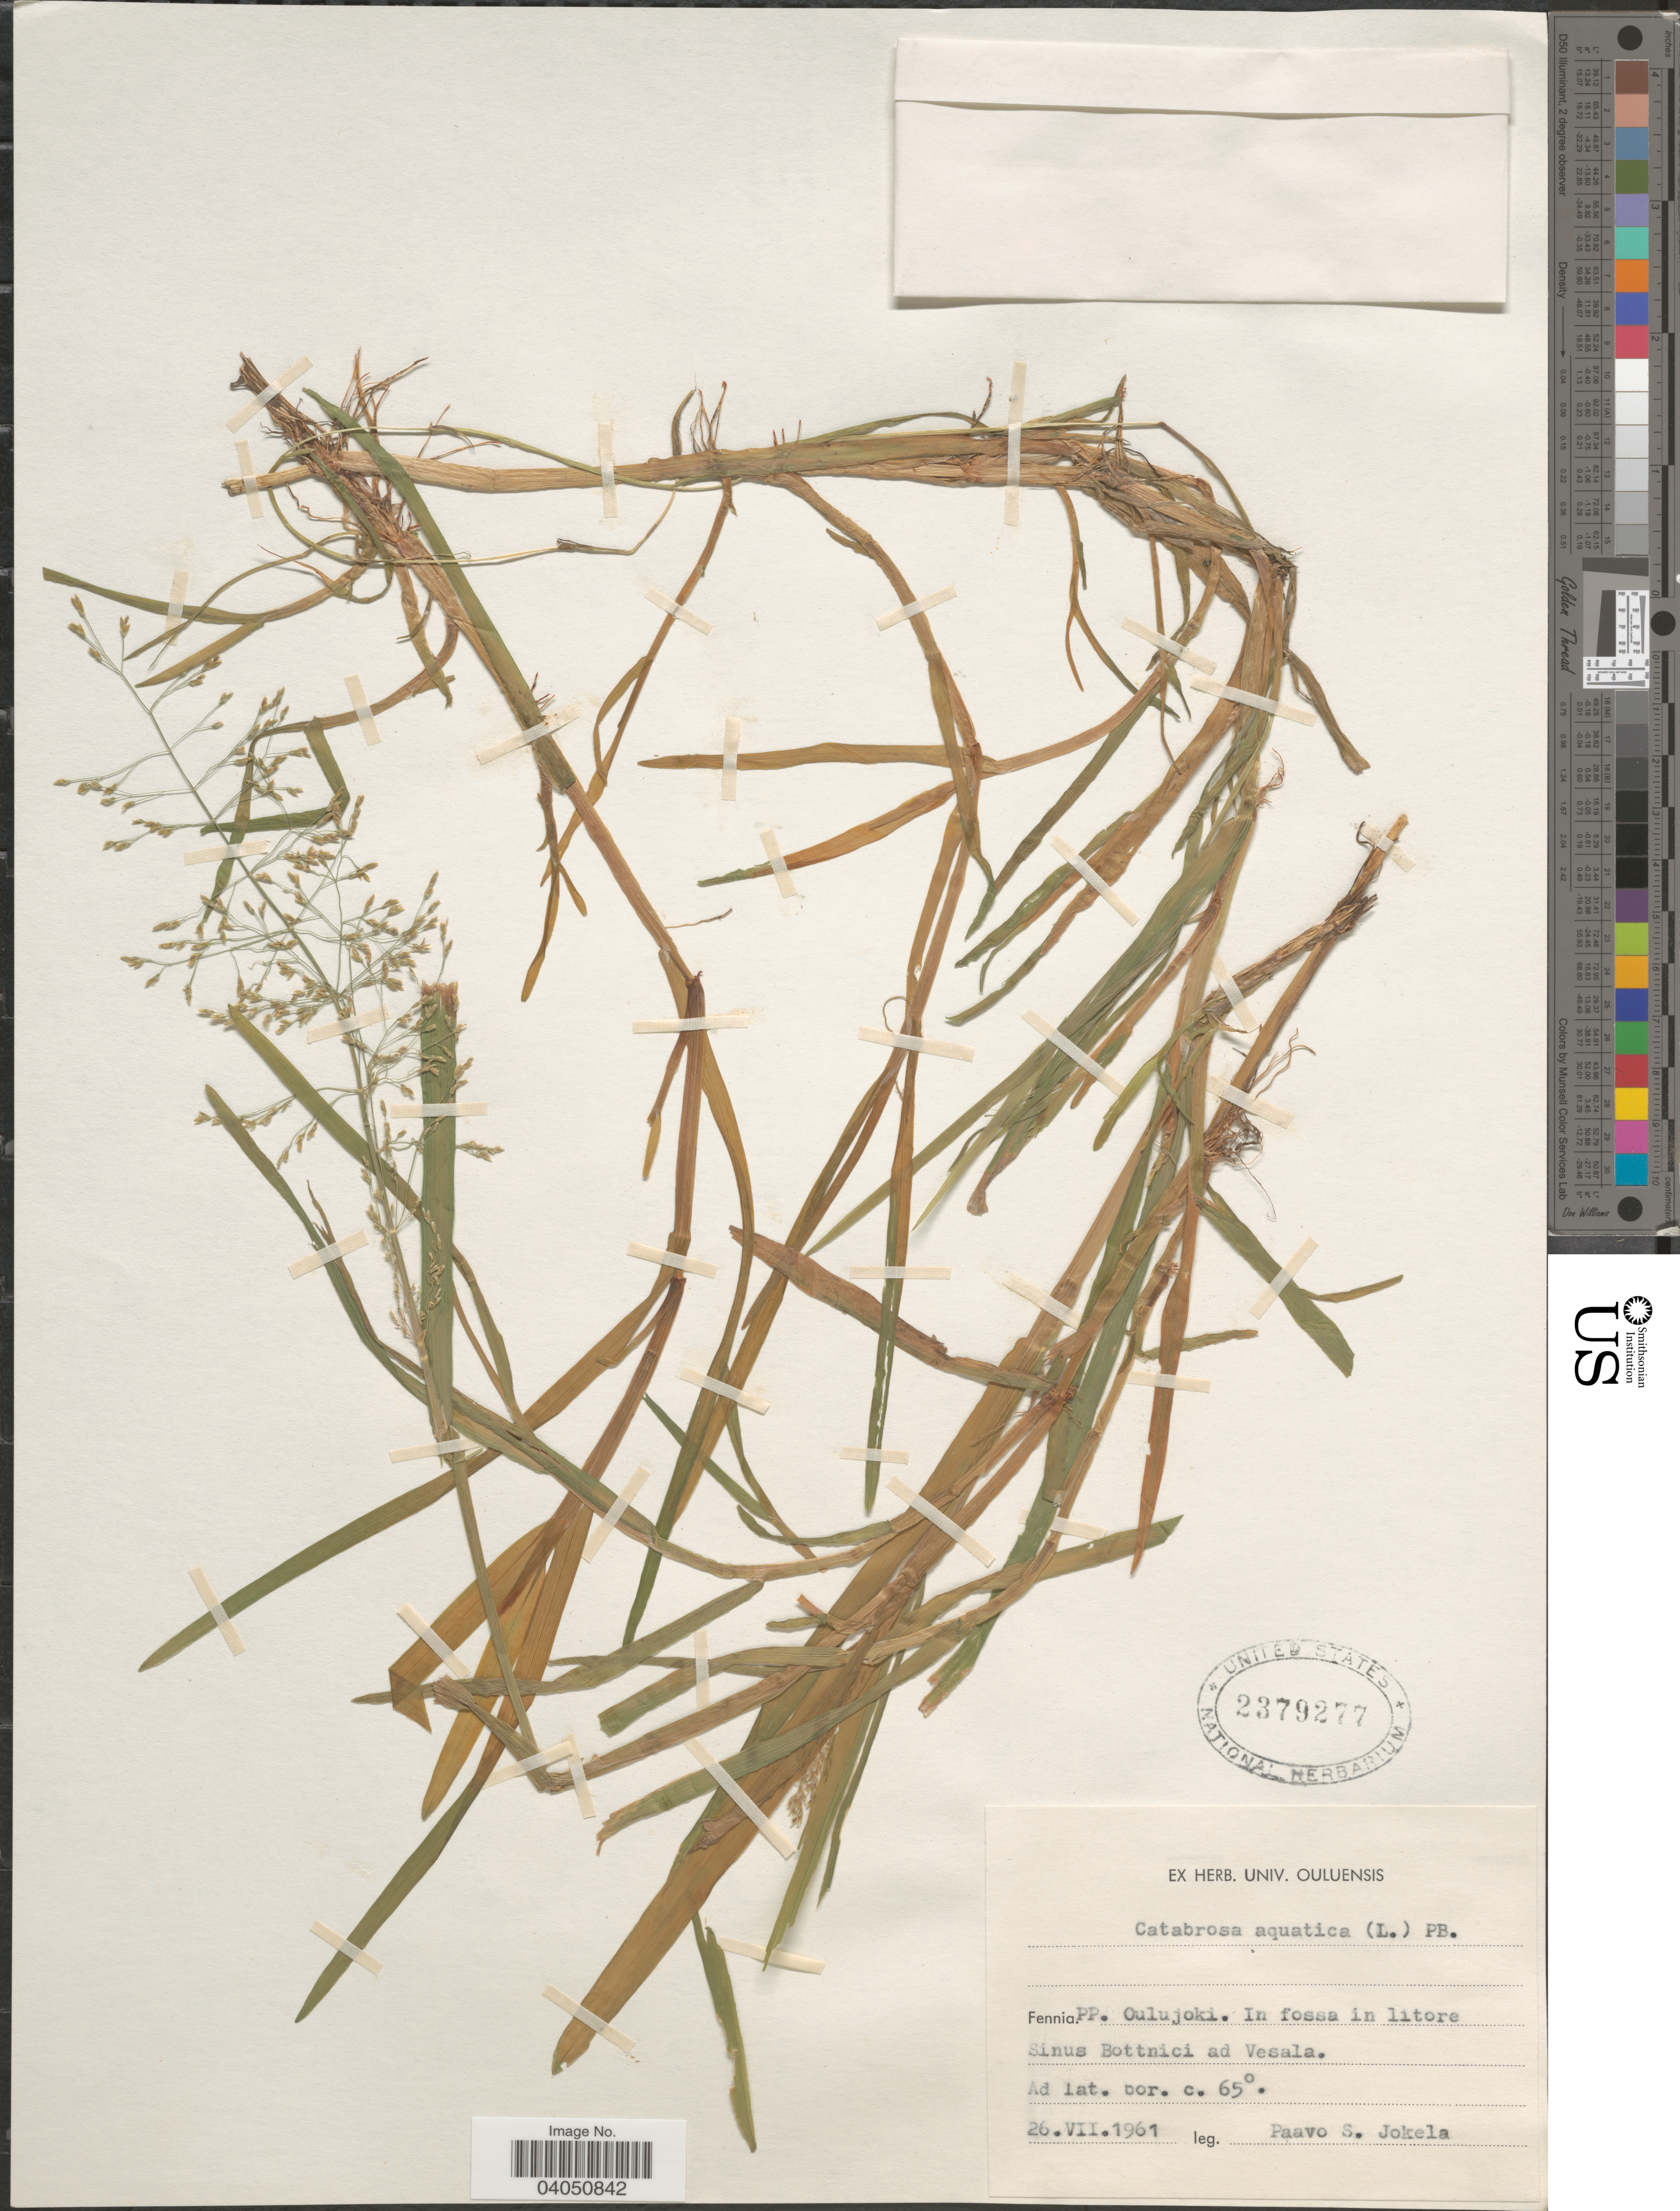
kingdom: Plantae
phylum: Tracheophyta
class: Liliopsida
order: Poales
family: Poaceae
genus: Catabrosa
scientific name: Catabrosa aquatica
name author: (L.) P. Beauv.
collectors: P. Jokela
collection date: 1961-07-26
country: Finland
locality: Fennia PP. Oulujoki. In fossa in litore Sinus Bottnici ad Vesala.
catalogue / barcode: US 2379277